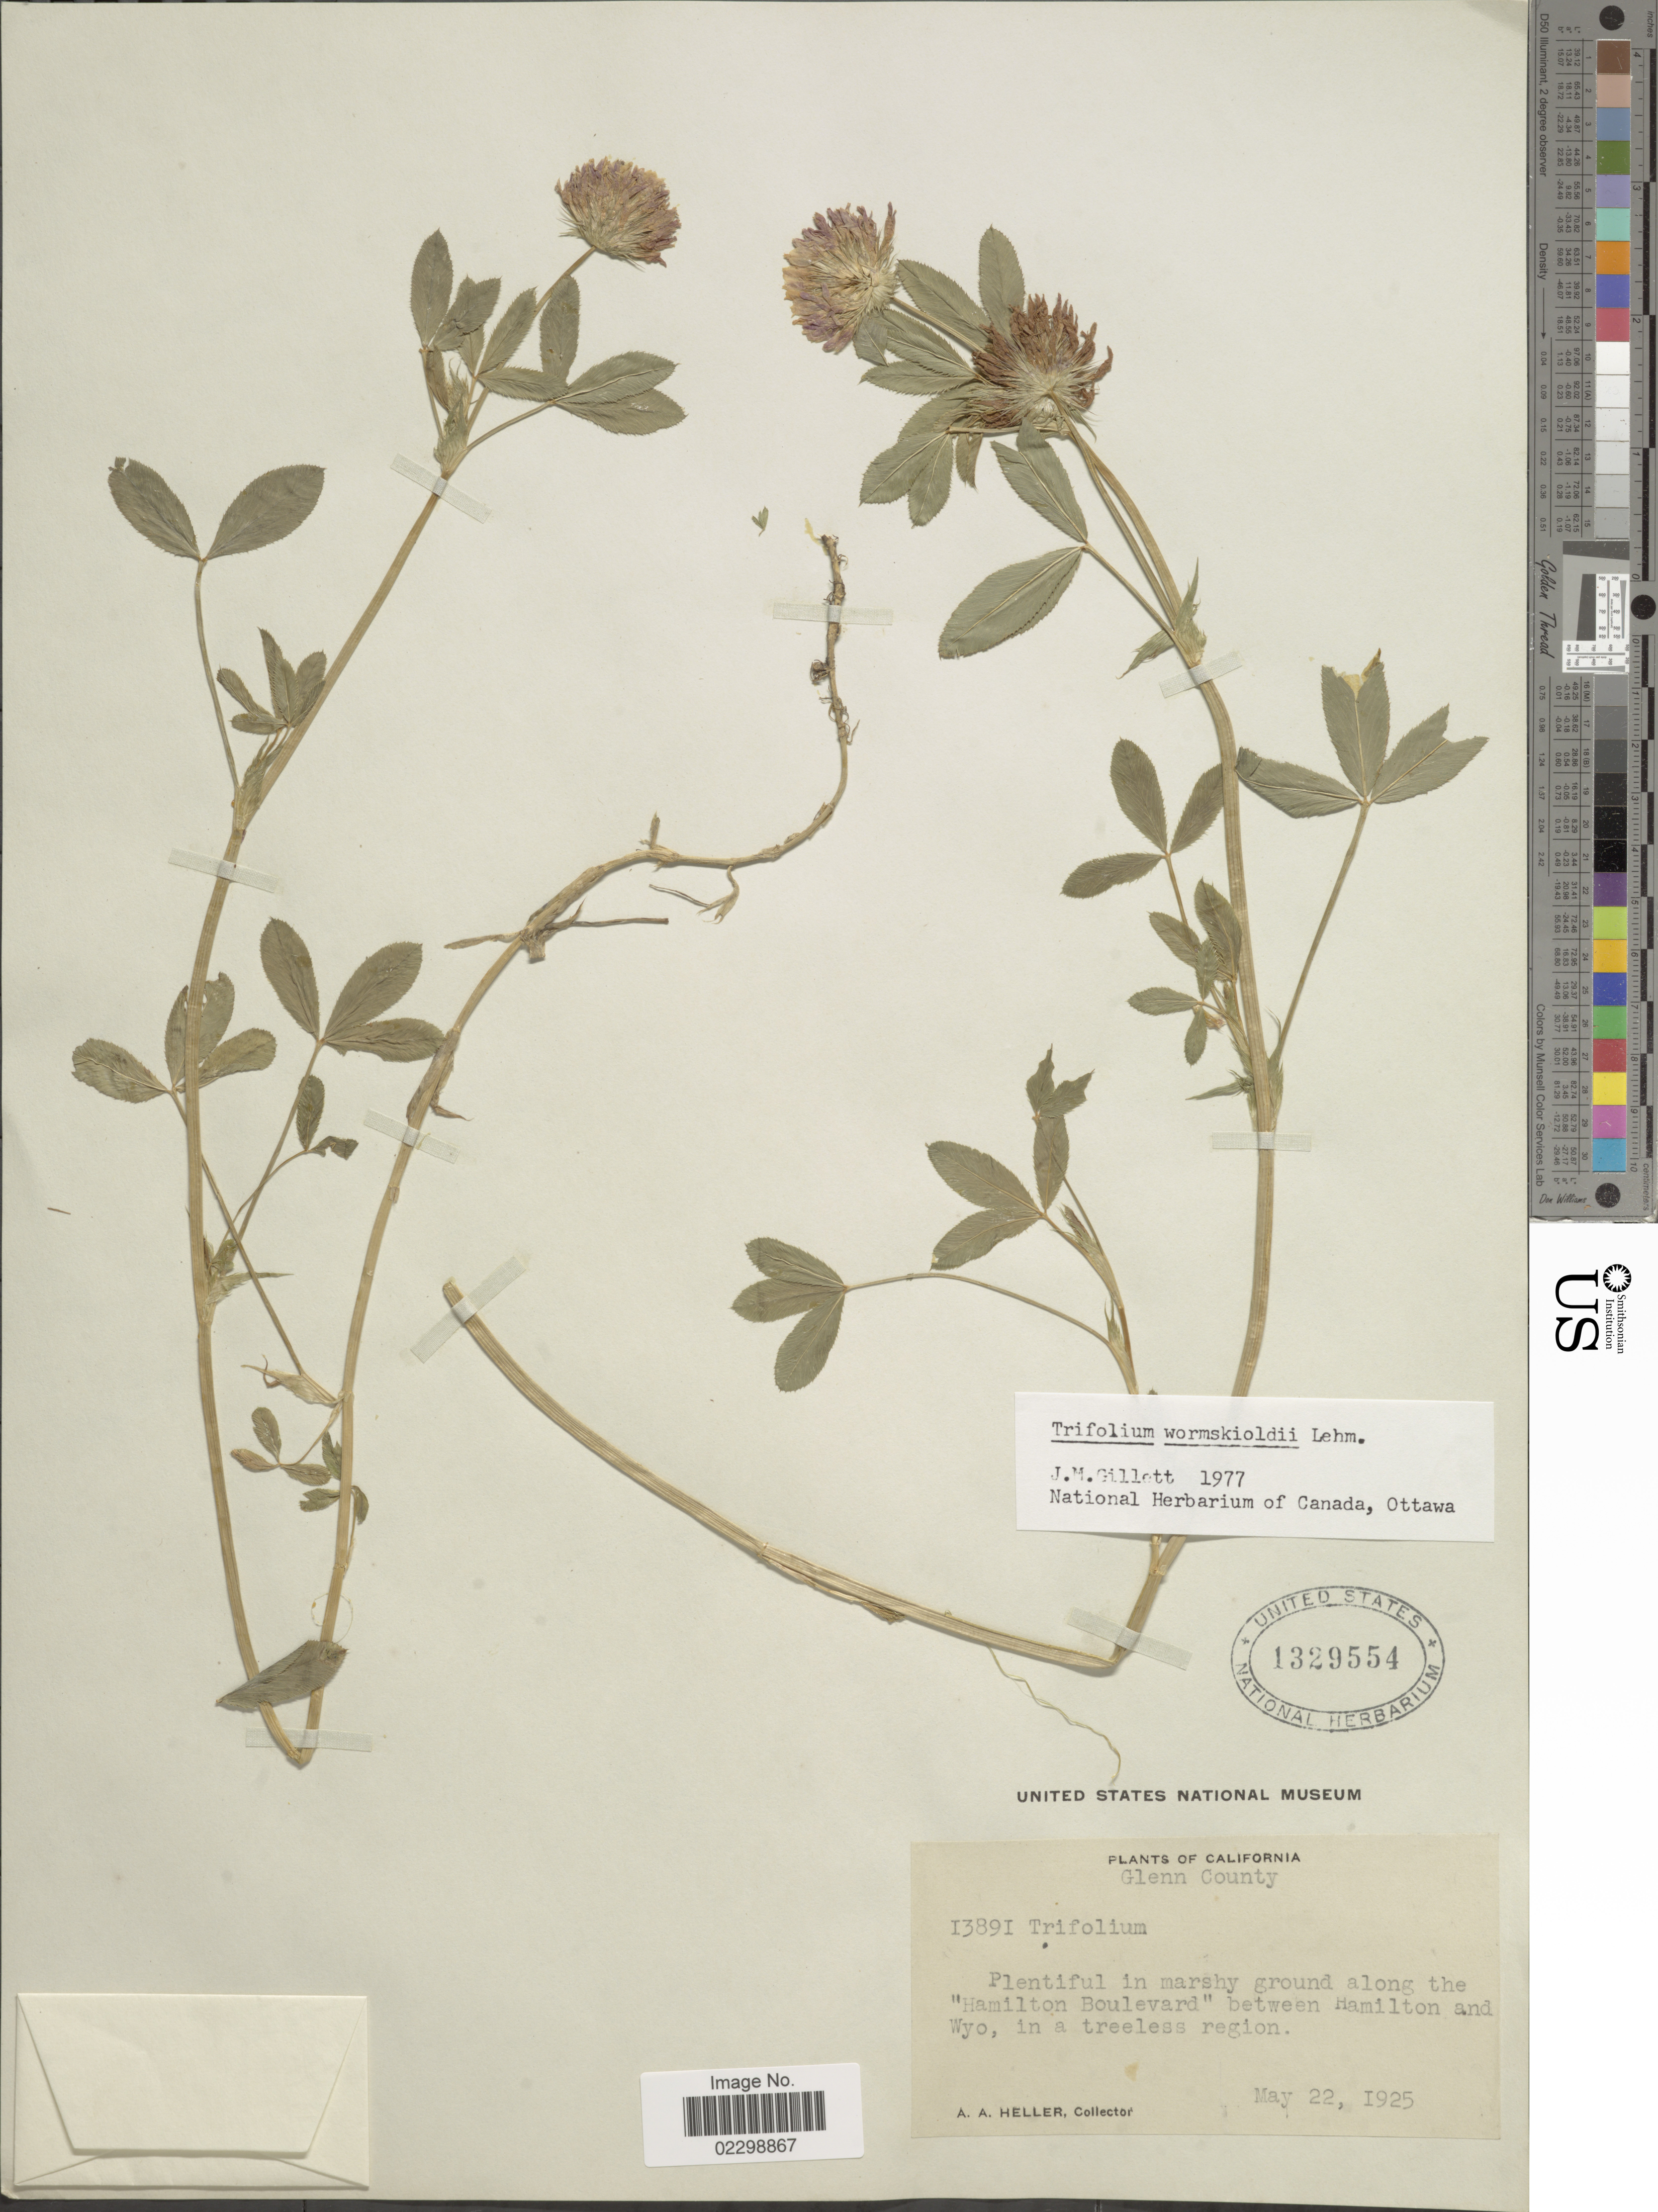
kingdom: Plantae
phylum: Tracheophyta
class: Magnoliopsida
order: Fabales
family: Fabaceae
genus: Trifolium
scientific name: Trifolium wormskioldii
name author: Lehm.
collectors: A. A. Heller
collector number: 13891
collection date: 1925-05-22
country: United States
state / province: California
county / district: Glenn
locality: Glenn County, in marshy ground along the "Hamilton Boulevard" between Hamilton and Wyo, in a treeless region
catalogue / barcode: US 1329554